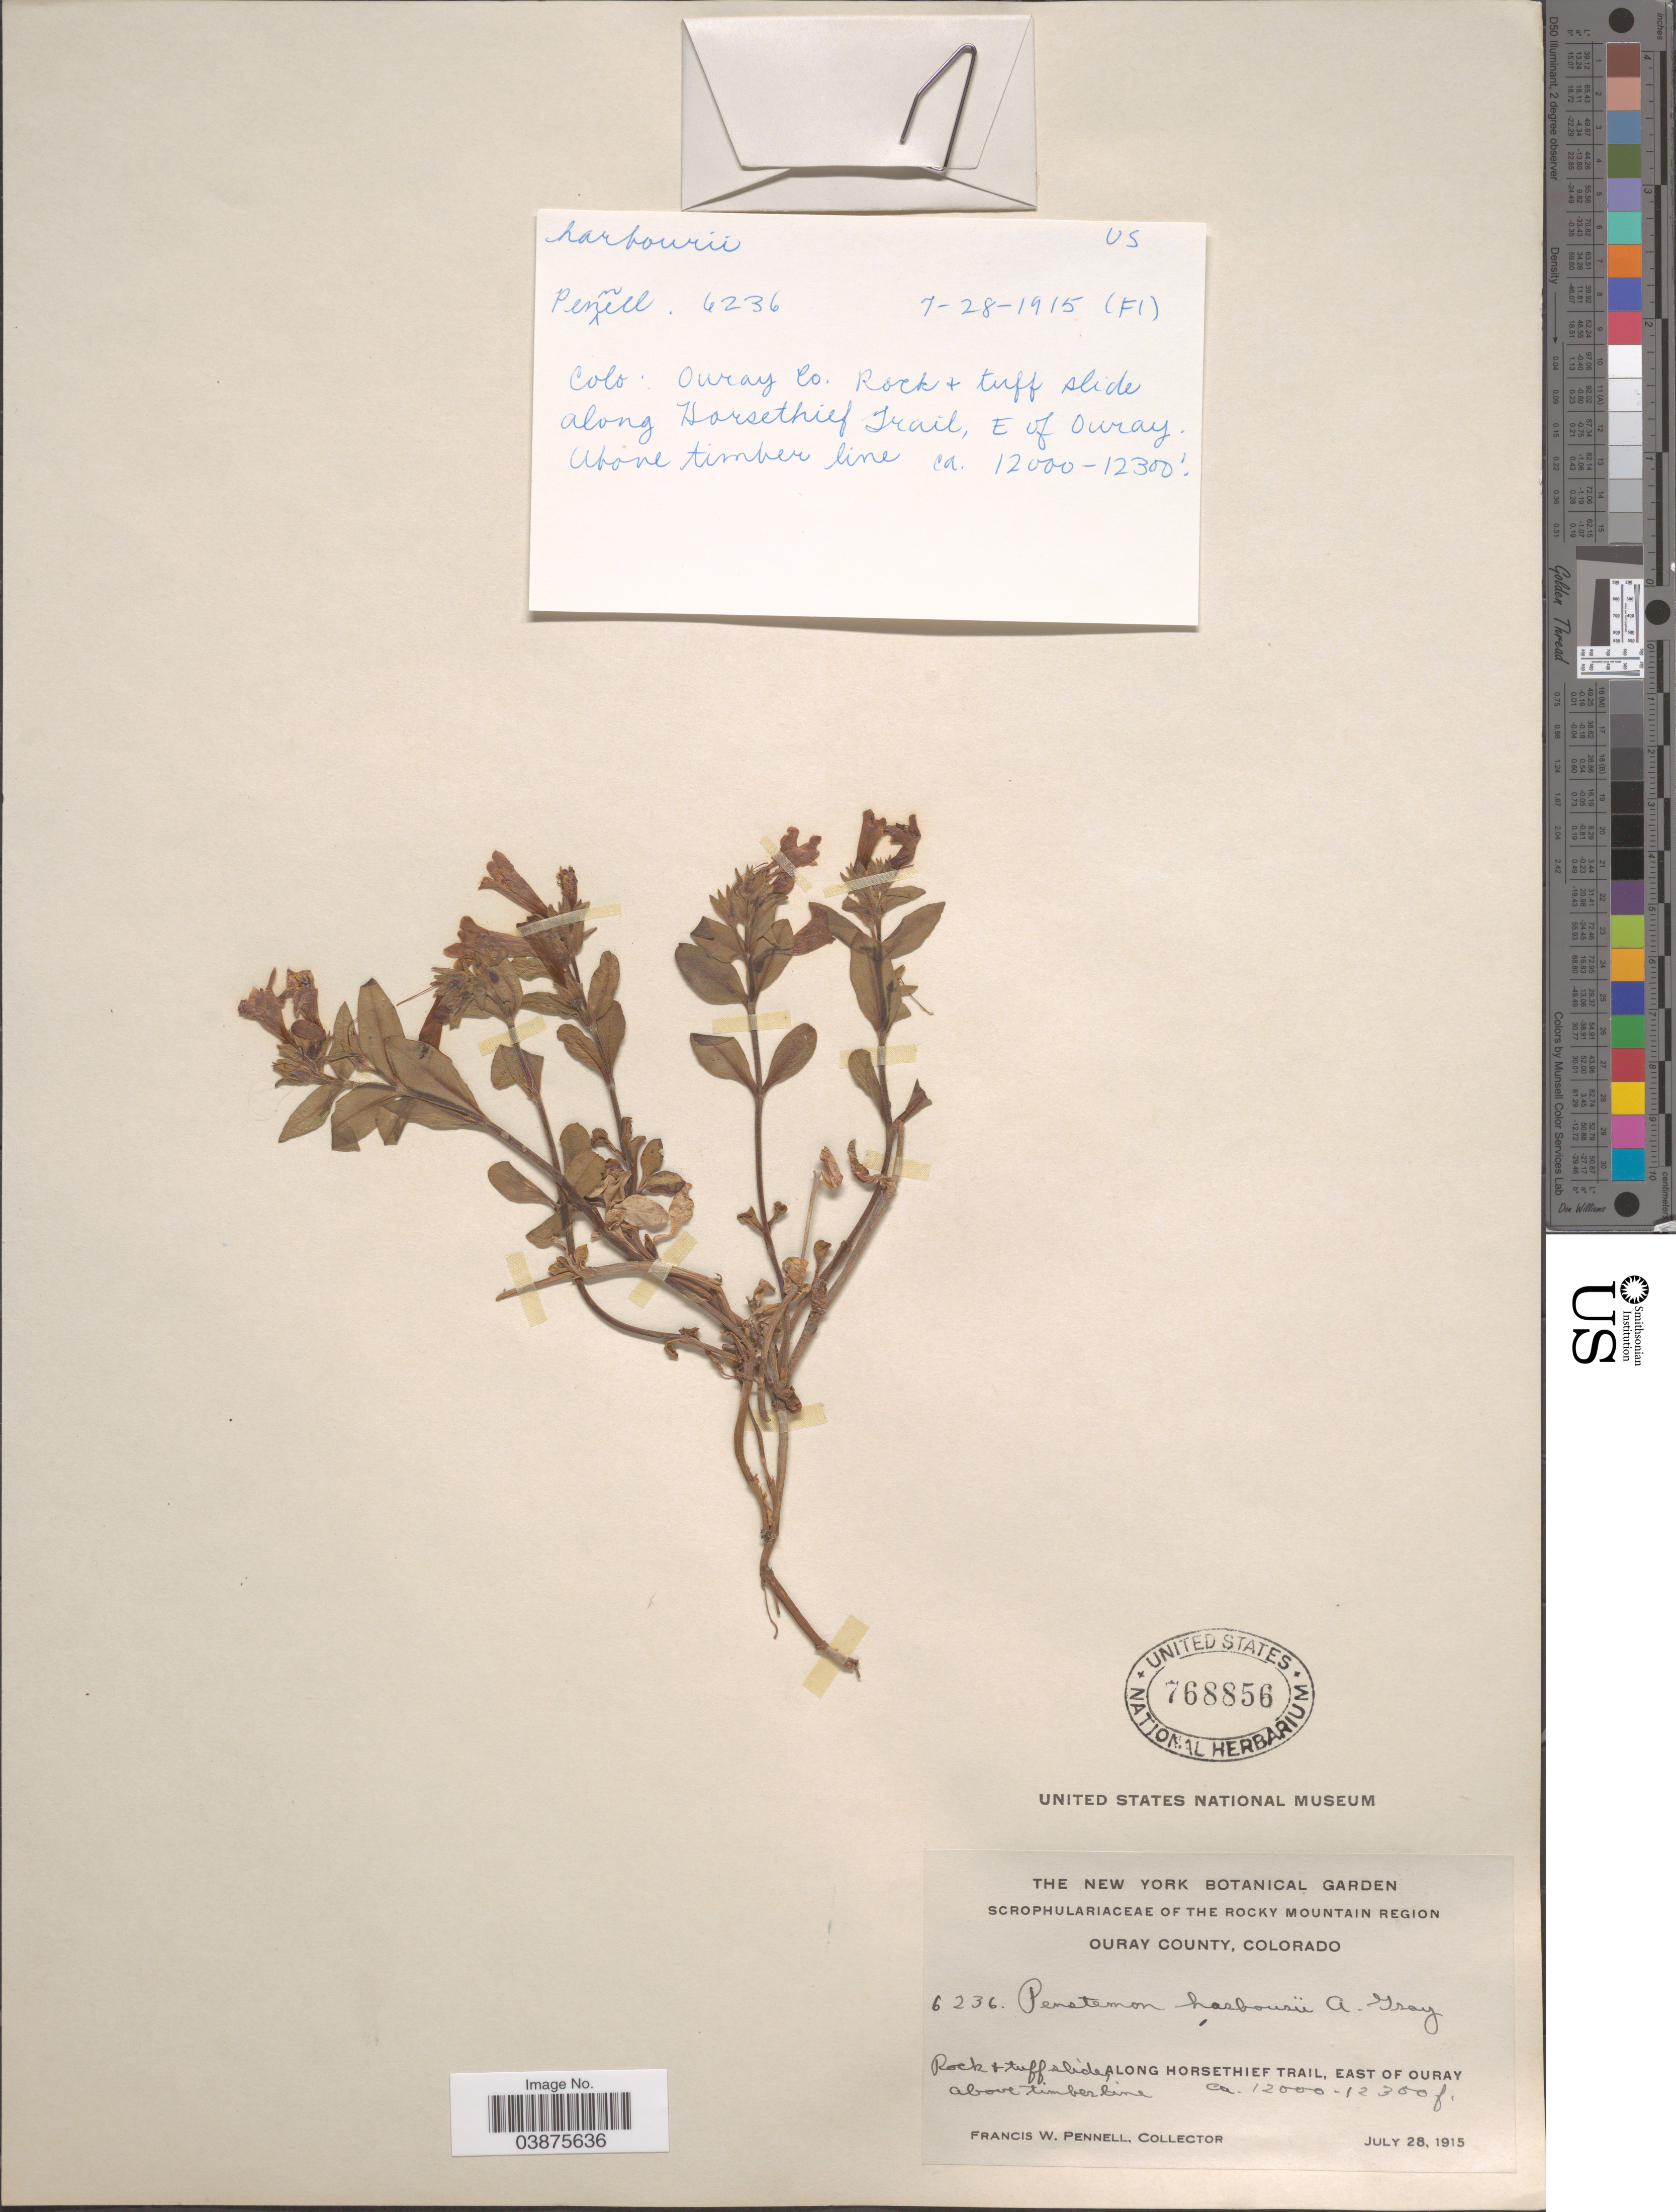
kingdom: Plantae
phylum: Tracheophyta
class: Magnoliopsida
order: Lamiales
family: Plantaginaceae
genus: Penstemon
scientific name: Penstemon harbourii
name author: A. Gray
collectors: F. W. Pennell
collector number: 6236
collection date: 1915-07-28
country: United States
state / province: Colorado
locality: The Rocky Mountain Region. Ouray County. Along Horsethief Trail, east of Ouray. Above timberline.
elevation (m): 3658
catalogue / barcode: US 768856